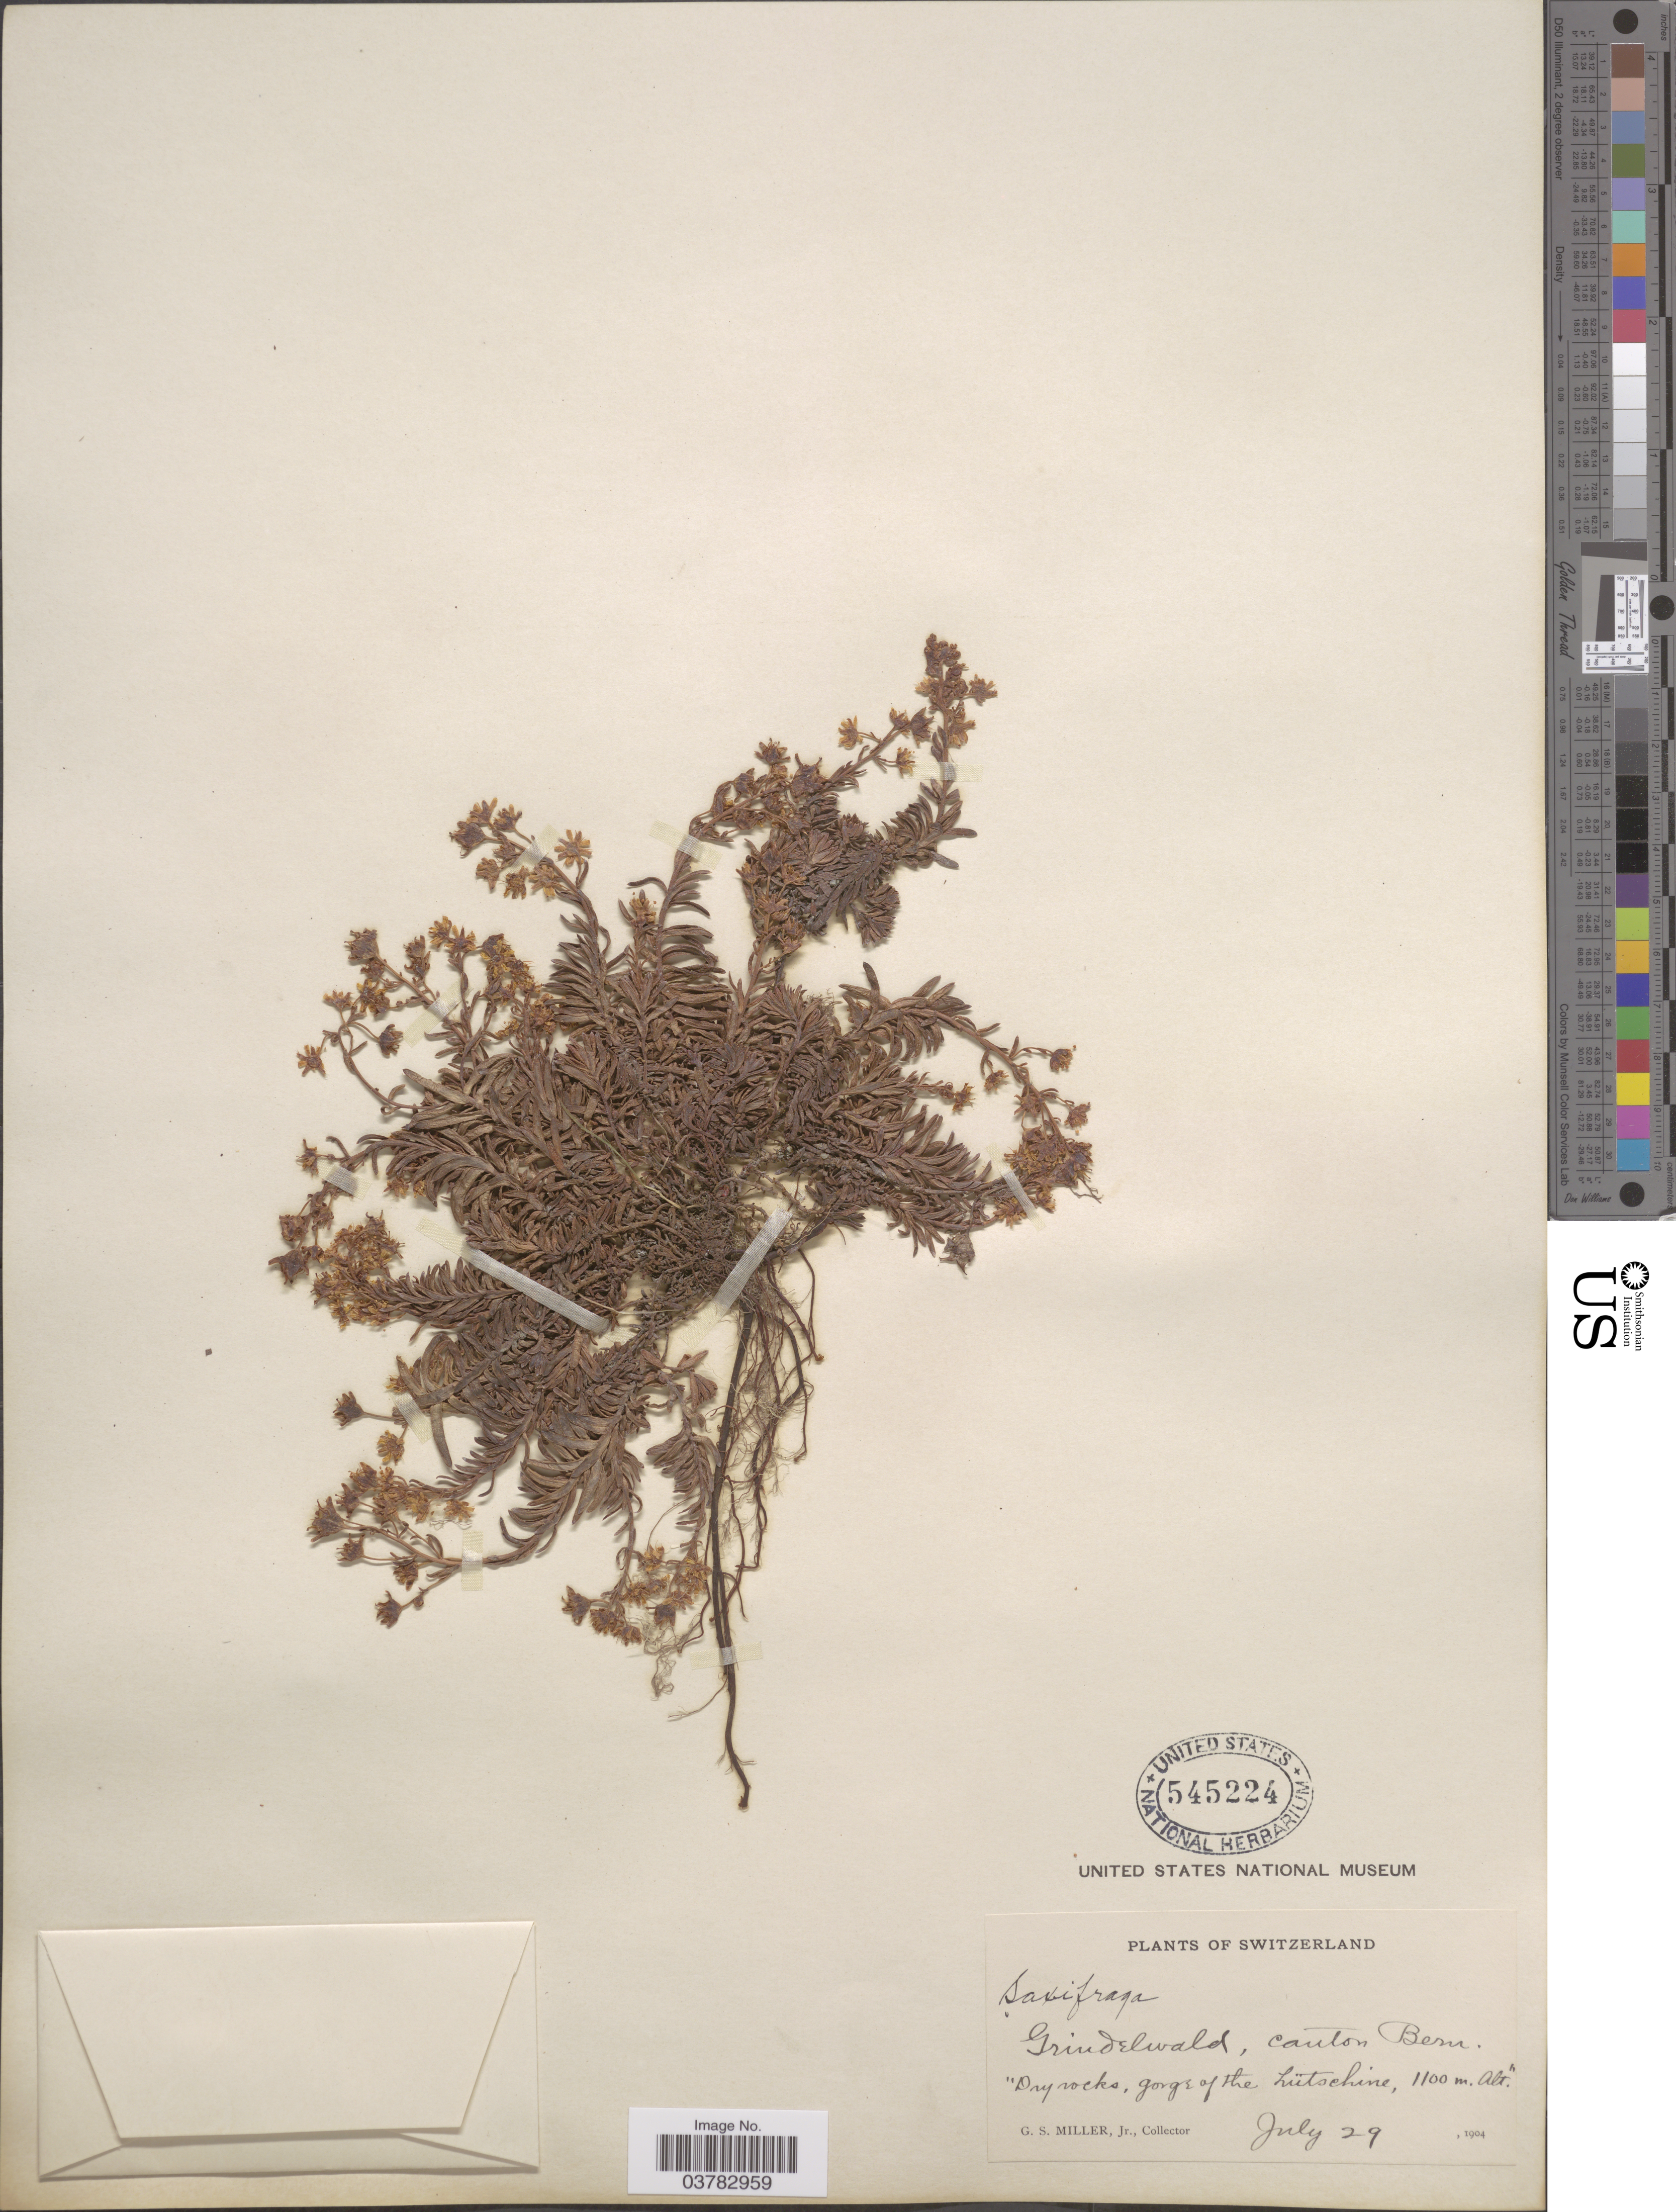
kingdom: Plantae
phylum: Tracheophyta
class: Magnoliopsida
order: Saxifragales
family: Saxifragaceae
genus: Saxifraga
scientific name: Saxifraga sp.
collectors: G. S. Miller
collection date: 1904-07-29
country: Switzerland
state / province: Bern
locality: Grindelwald, canton Bern. "Dry rocks, gorge of the hütschine".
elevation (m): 1100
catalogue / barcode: US 545224